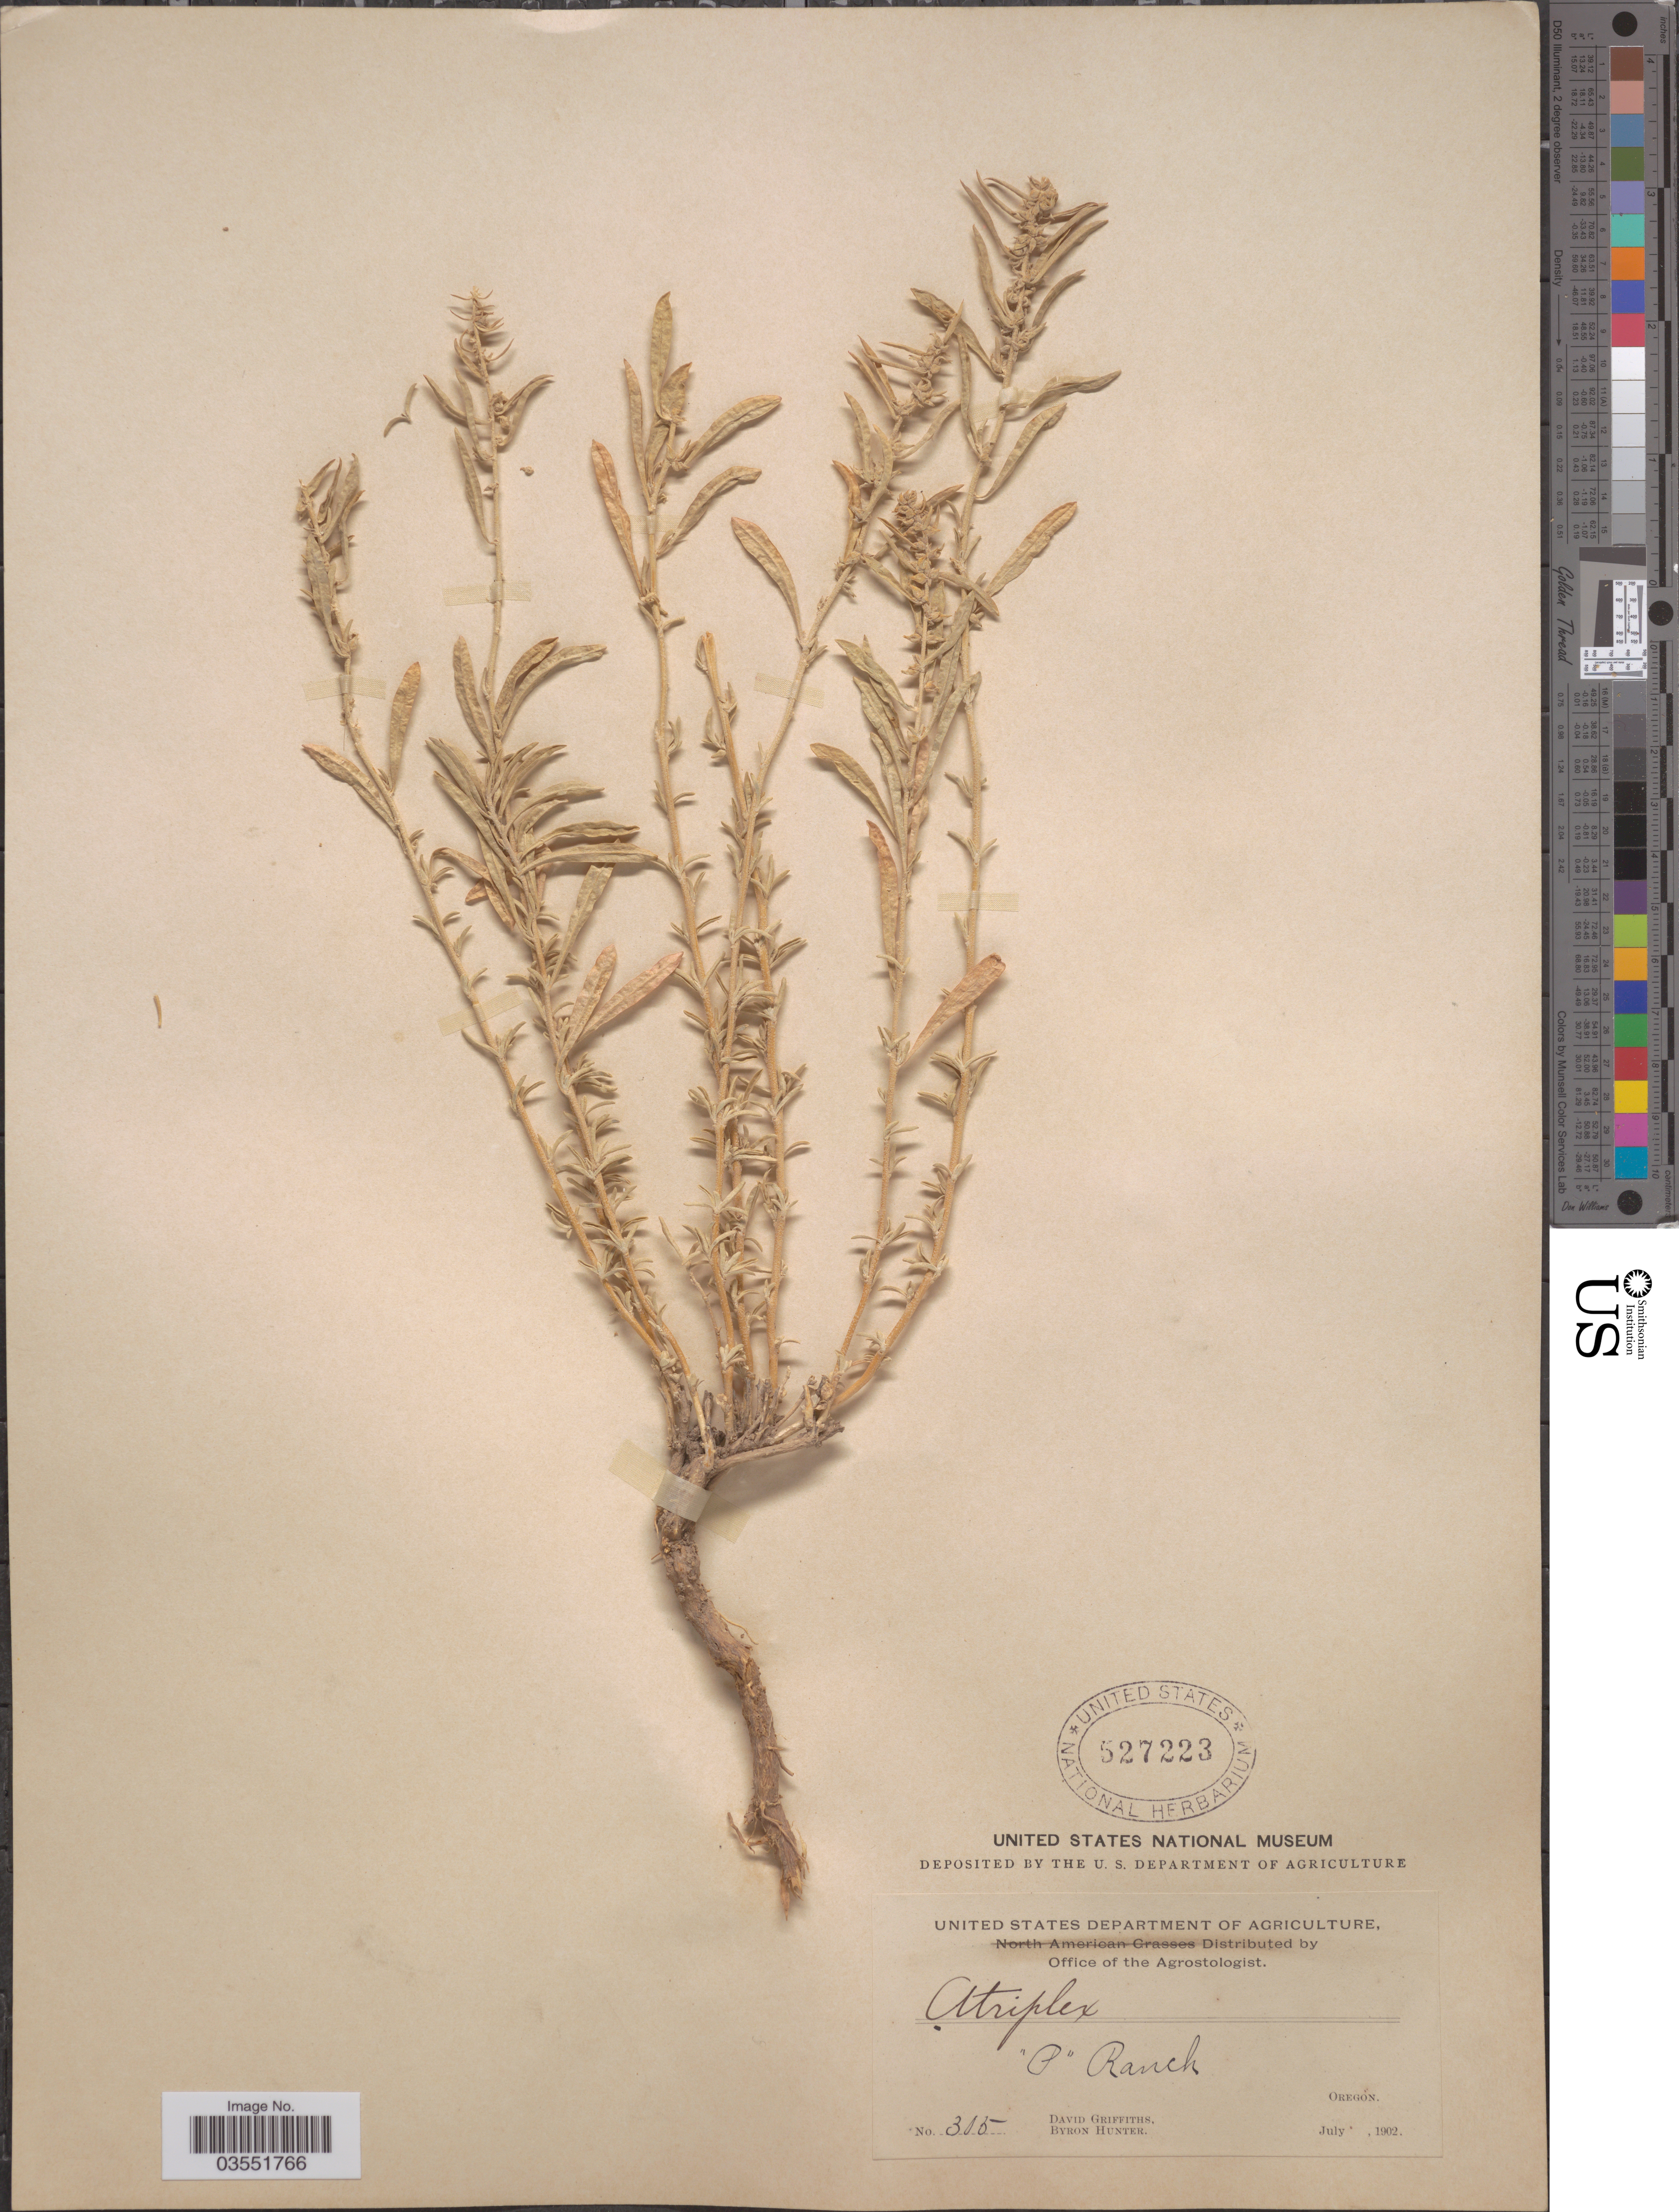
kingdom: Plantae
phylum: Tracheophyta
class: Magnoliopsida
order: Caryophyllales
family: Amaranthaceae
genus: Atriplex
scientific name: Atriplex falcata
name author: (M.E. Jones) Standl.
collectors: D. Griffiths & B. Hunter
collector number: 305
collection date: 1902-07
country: United States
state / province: Oregon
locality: P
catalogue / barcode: US 527223